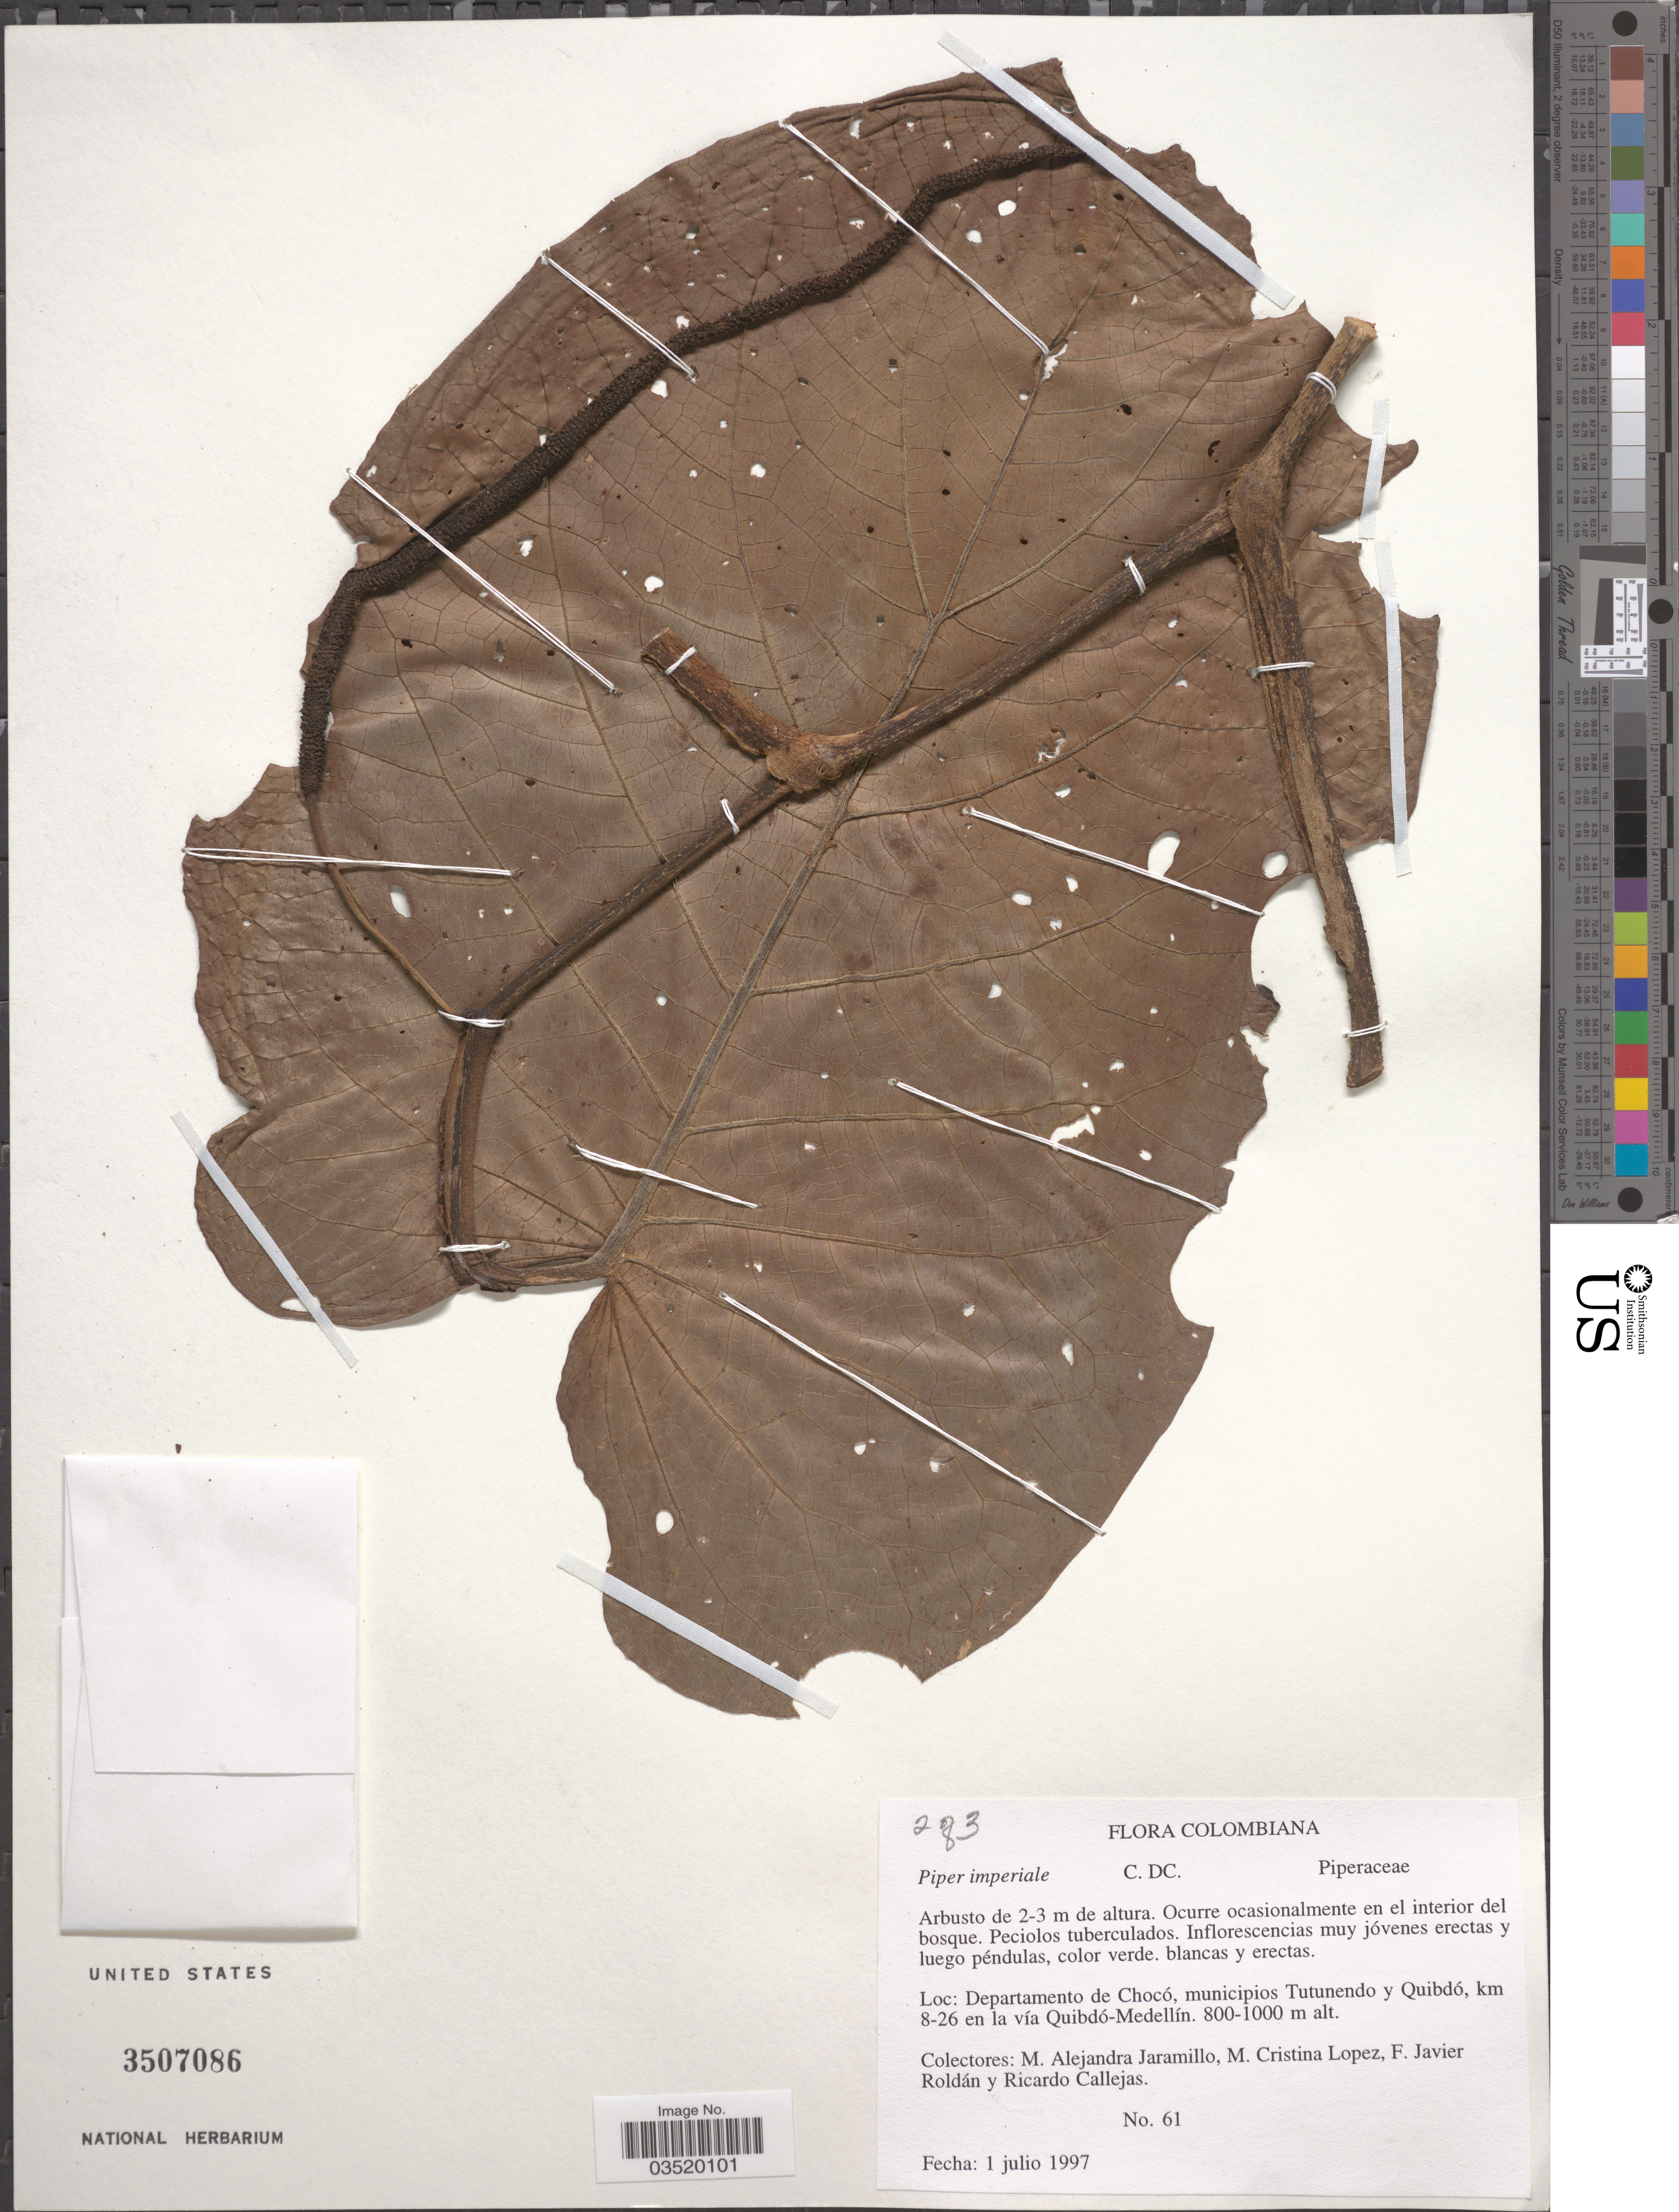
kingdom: Plantae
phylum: Tracheophyta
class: Magnoliopsida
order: Piperales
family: Piperaceae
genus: Piper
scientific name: Piper imperiale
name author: (Miq.) C. DC.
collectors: M. A. Jaramillo, M. Lopez, F. J. Roldán & R. Callejas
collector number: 61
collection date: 1997-07-01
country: Colombia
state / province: Chocó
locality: Departamento de Chocó, municipios Tutunendo y Quibdó, km 8-26 en la vía Quibdó-Medellín.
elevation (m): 800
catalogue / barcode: US 3507086